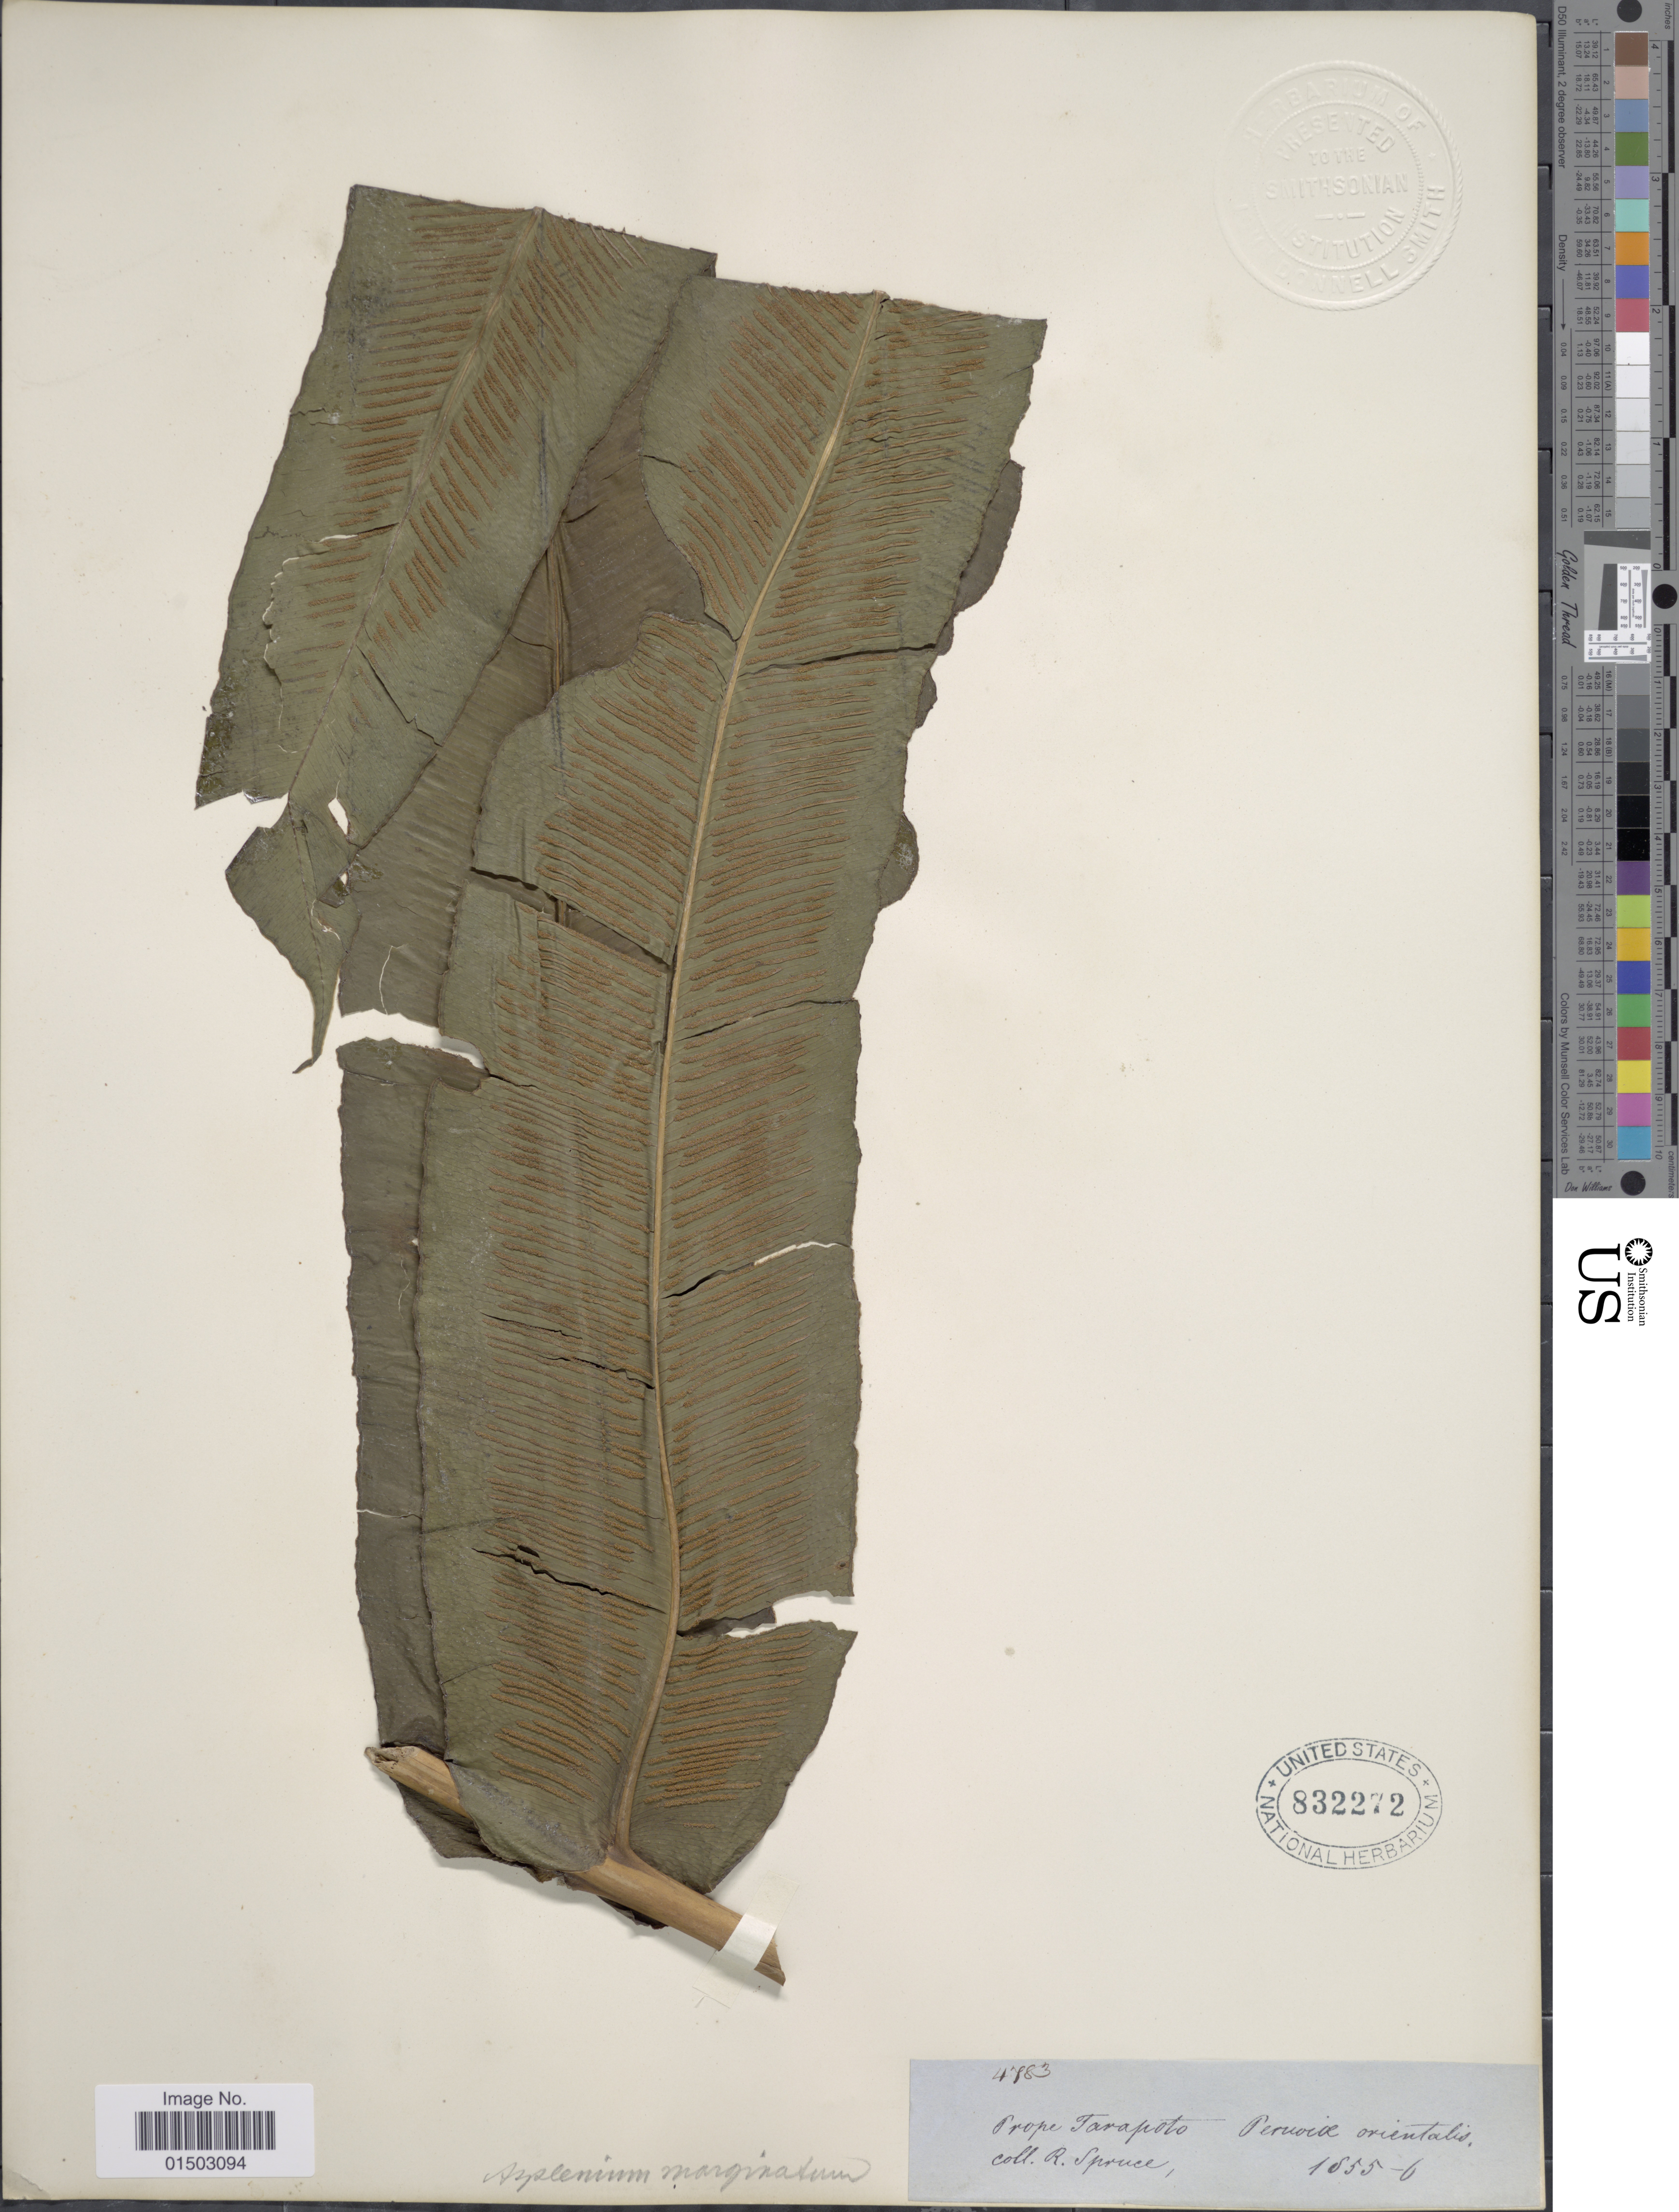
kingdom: Plantae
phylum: Tracheophyta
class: Polypodiopsida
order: Polypodiales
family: Hemidictyaceae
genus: Hemidictyum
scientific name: Hemidictyum marginatum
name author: (L.) C. Presl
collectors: R. Spruce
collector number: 4783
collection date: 1855/1856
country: Peru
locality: Prope Tarapoto. Peruoie orientaiis.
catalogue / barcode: US 832272